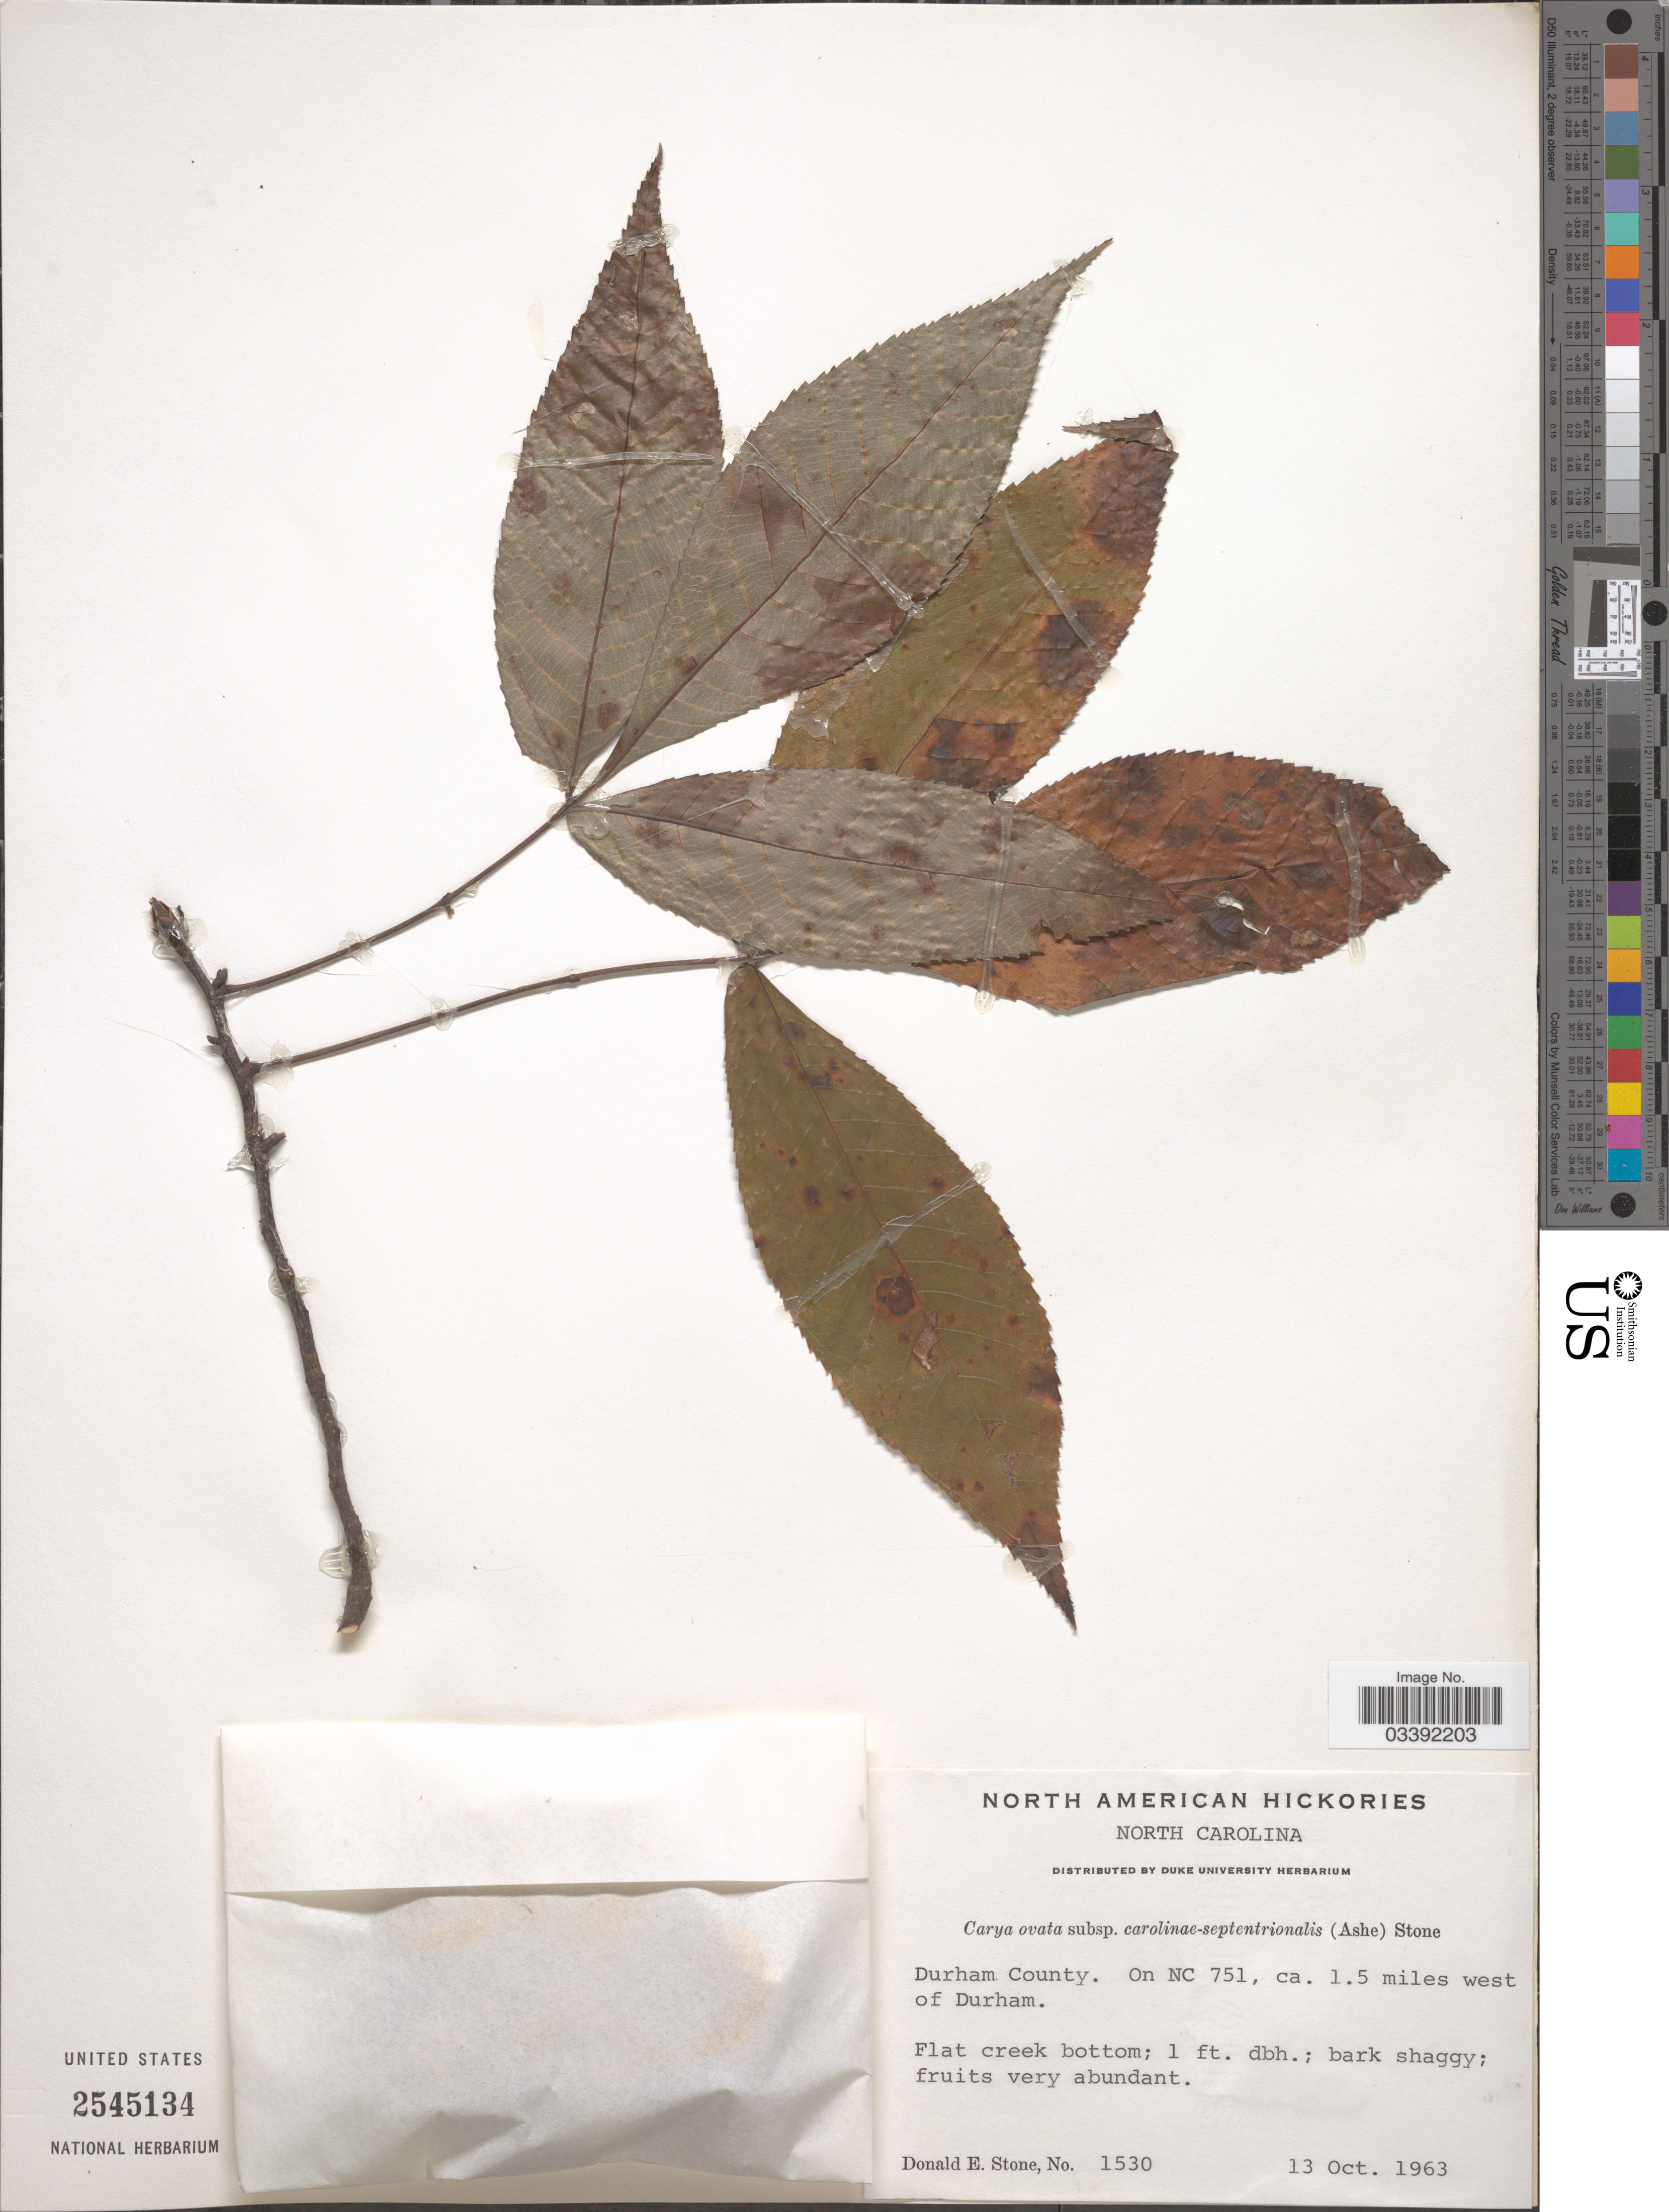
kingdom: Plantae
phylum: Tracheophyta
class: Magnoliopsida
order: Fagales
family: Juglandaceae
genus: Carya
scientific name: Carya ovata subsp. carolinae-septentrionalis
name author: (Ashe) Engl. & Graebn.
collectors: D. Stone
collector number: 1530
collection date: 1963-10-13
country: United States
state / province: North Carolina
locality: Durham County. On NC 751, ca. 1.5 miles west of Durham.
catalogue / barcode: US 2545134